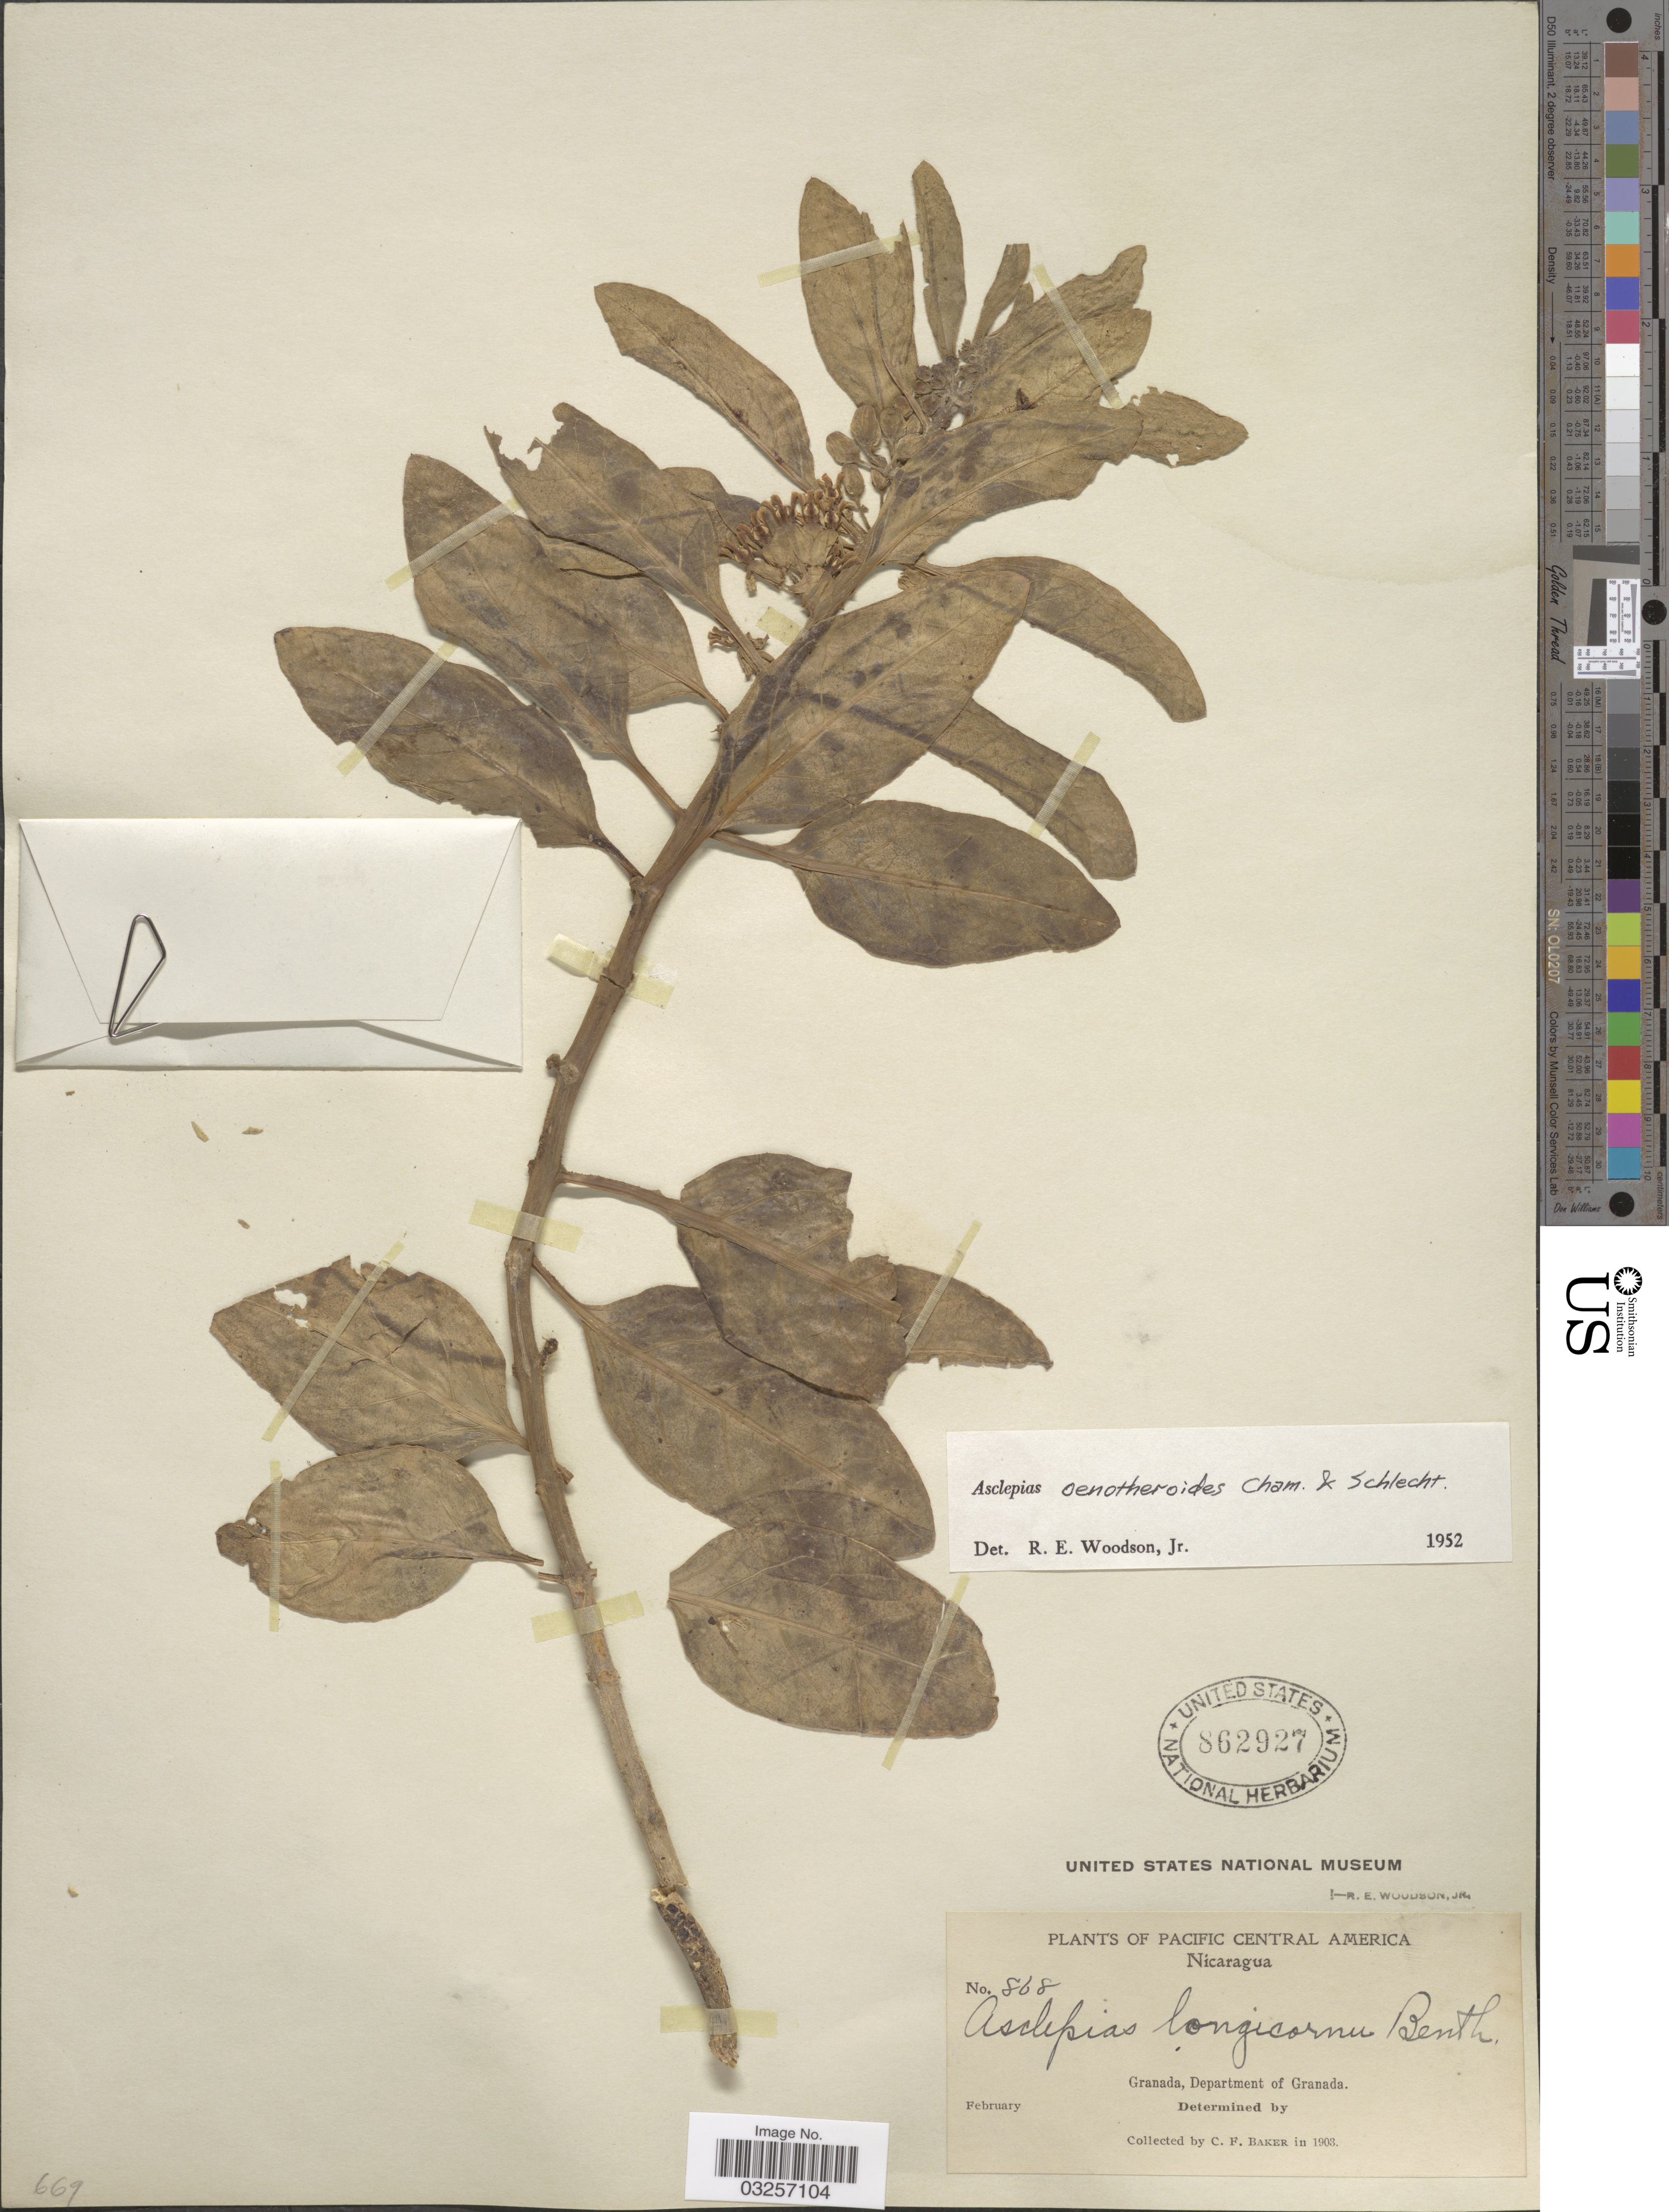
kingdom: Plantae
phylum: Tracheophyta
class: Magnoliopsida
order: Gentianales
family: Apocynaceae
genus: Asclepias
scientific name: Asclepias oenotheroides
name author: Schltdl. & Cham.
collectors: C. F. Baker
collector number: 868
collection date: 1903-02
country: Nicaragua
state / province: Granada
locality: Pacific. Granada, Department of Granada.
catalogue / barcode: US 862927